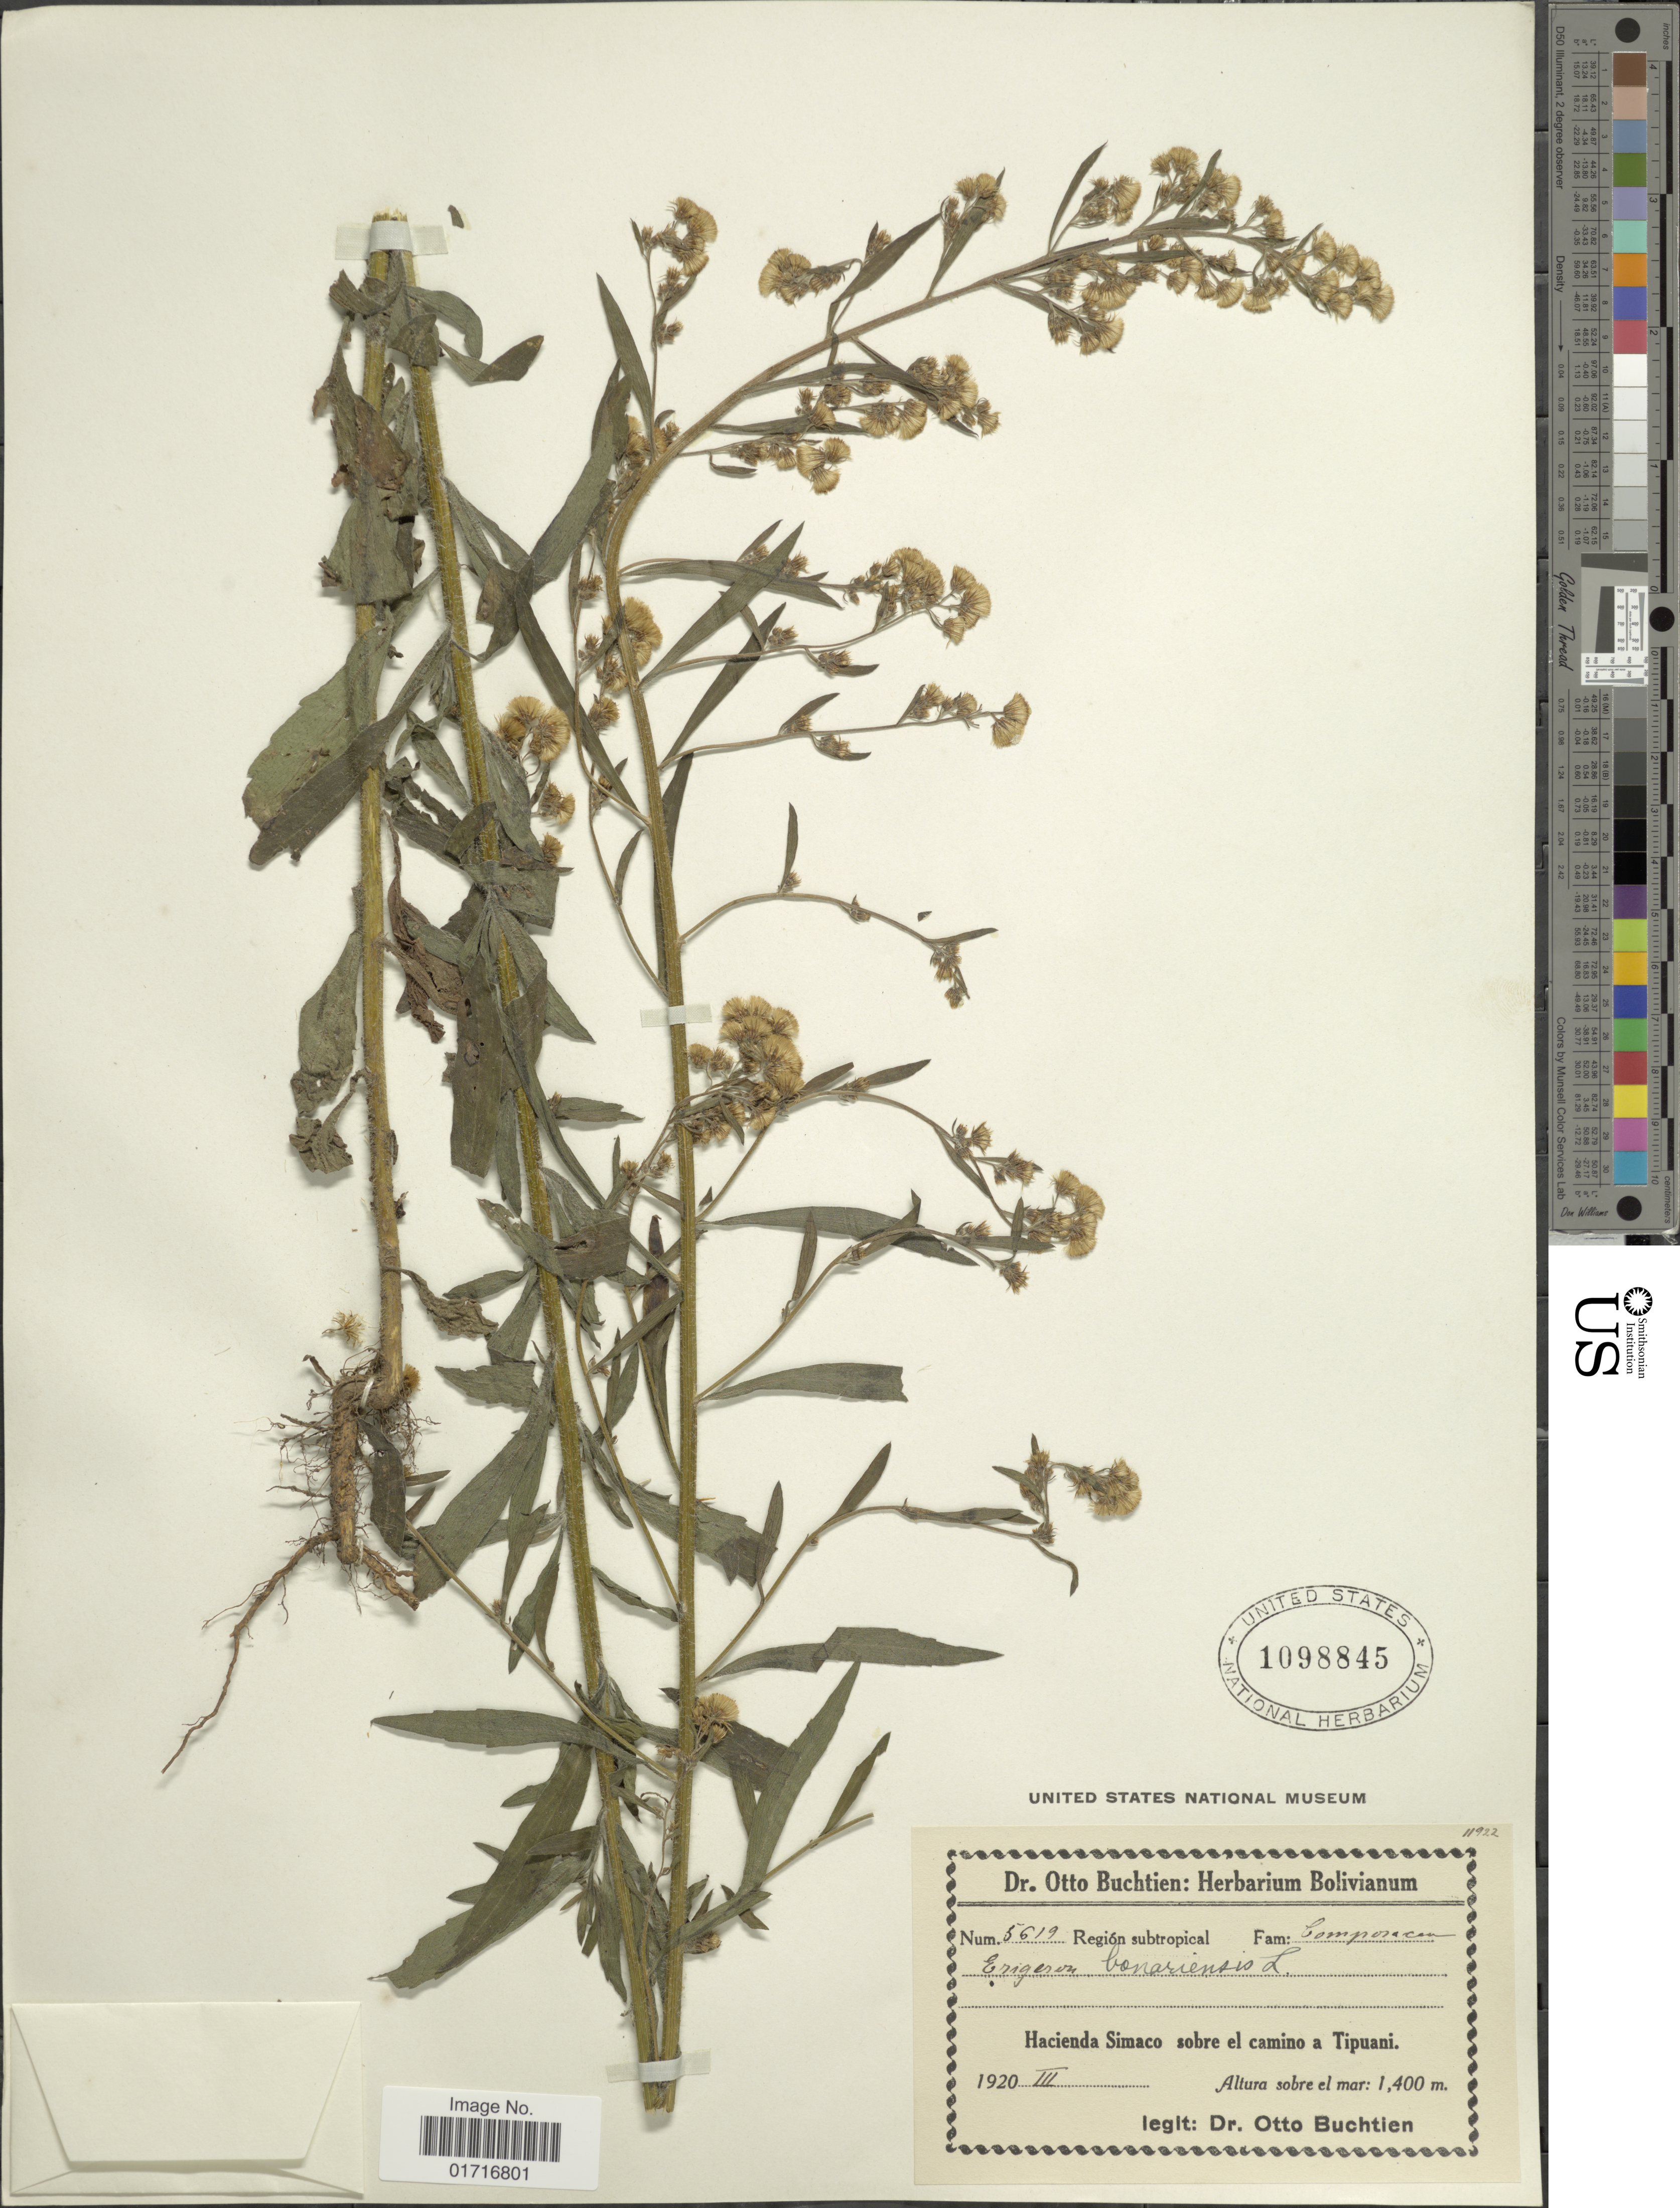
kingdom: Plantae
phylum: Tracheophyta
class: Magnoliopsida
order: Asterales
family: Asteraceae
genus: Conyza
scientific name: Conyza bonariensis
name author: (L.) Cronq.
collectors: O. Buchtien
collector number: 5619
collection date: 1920-03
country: Bolivia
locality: Hacienda Simaco sobre el camino a Tipuani.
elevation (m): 1400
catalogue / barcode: US 1098845